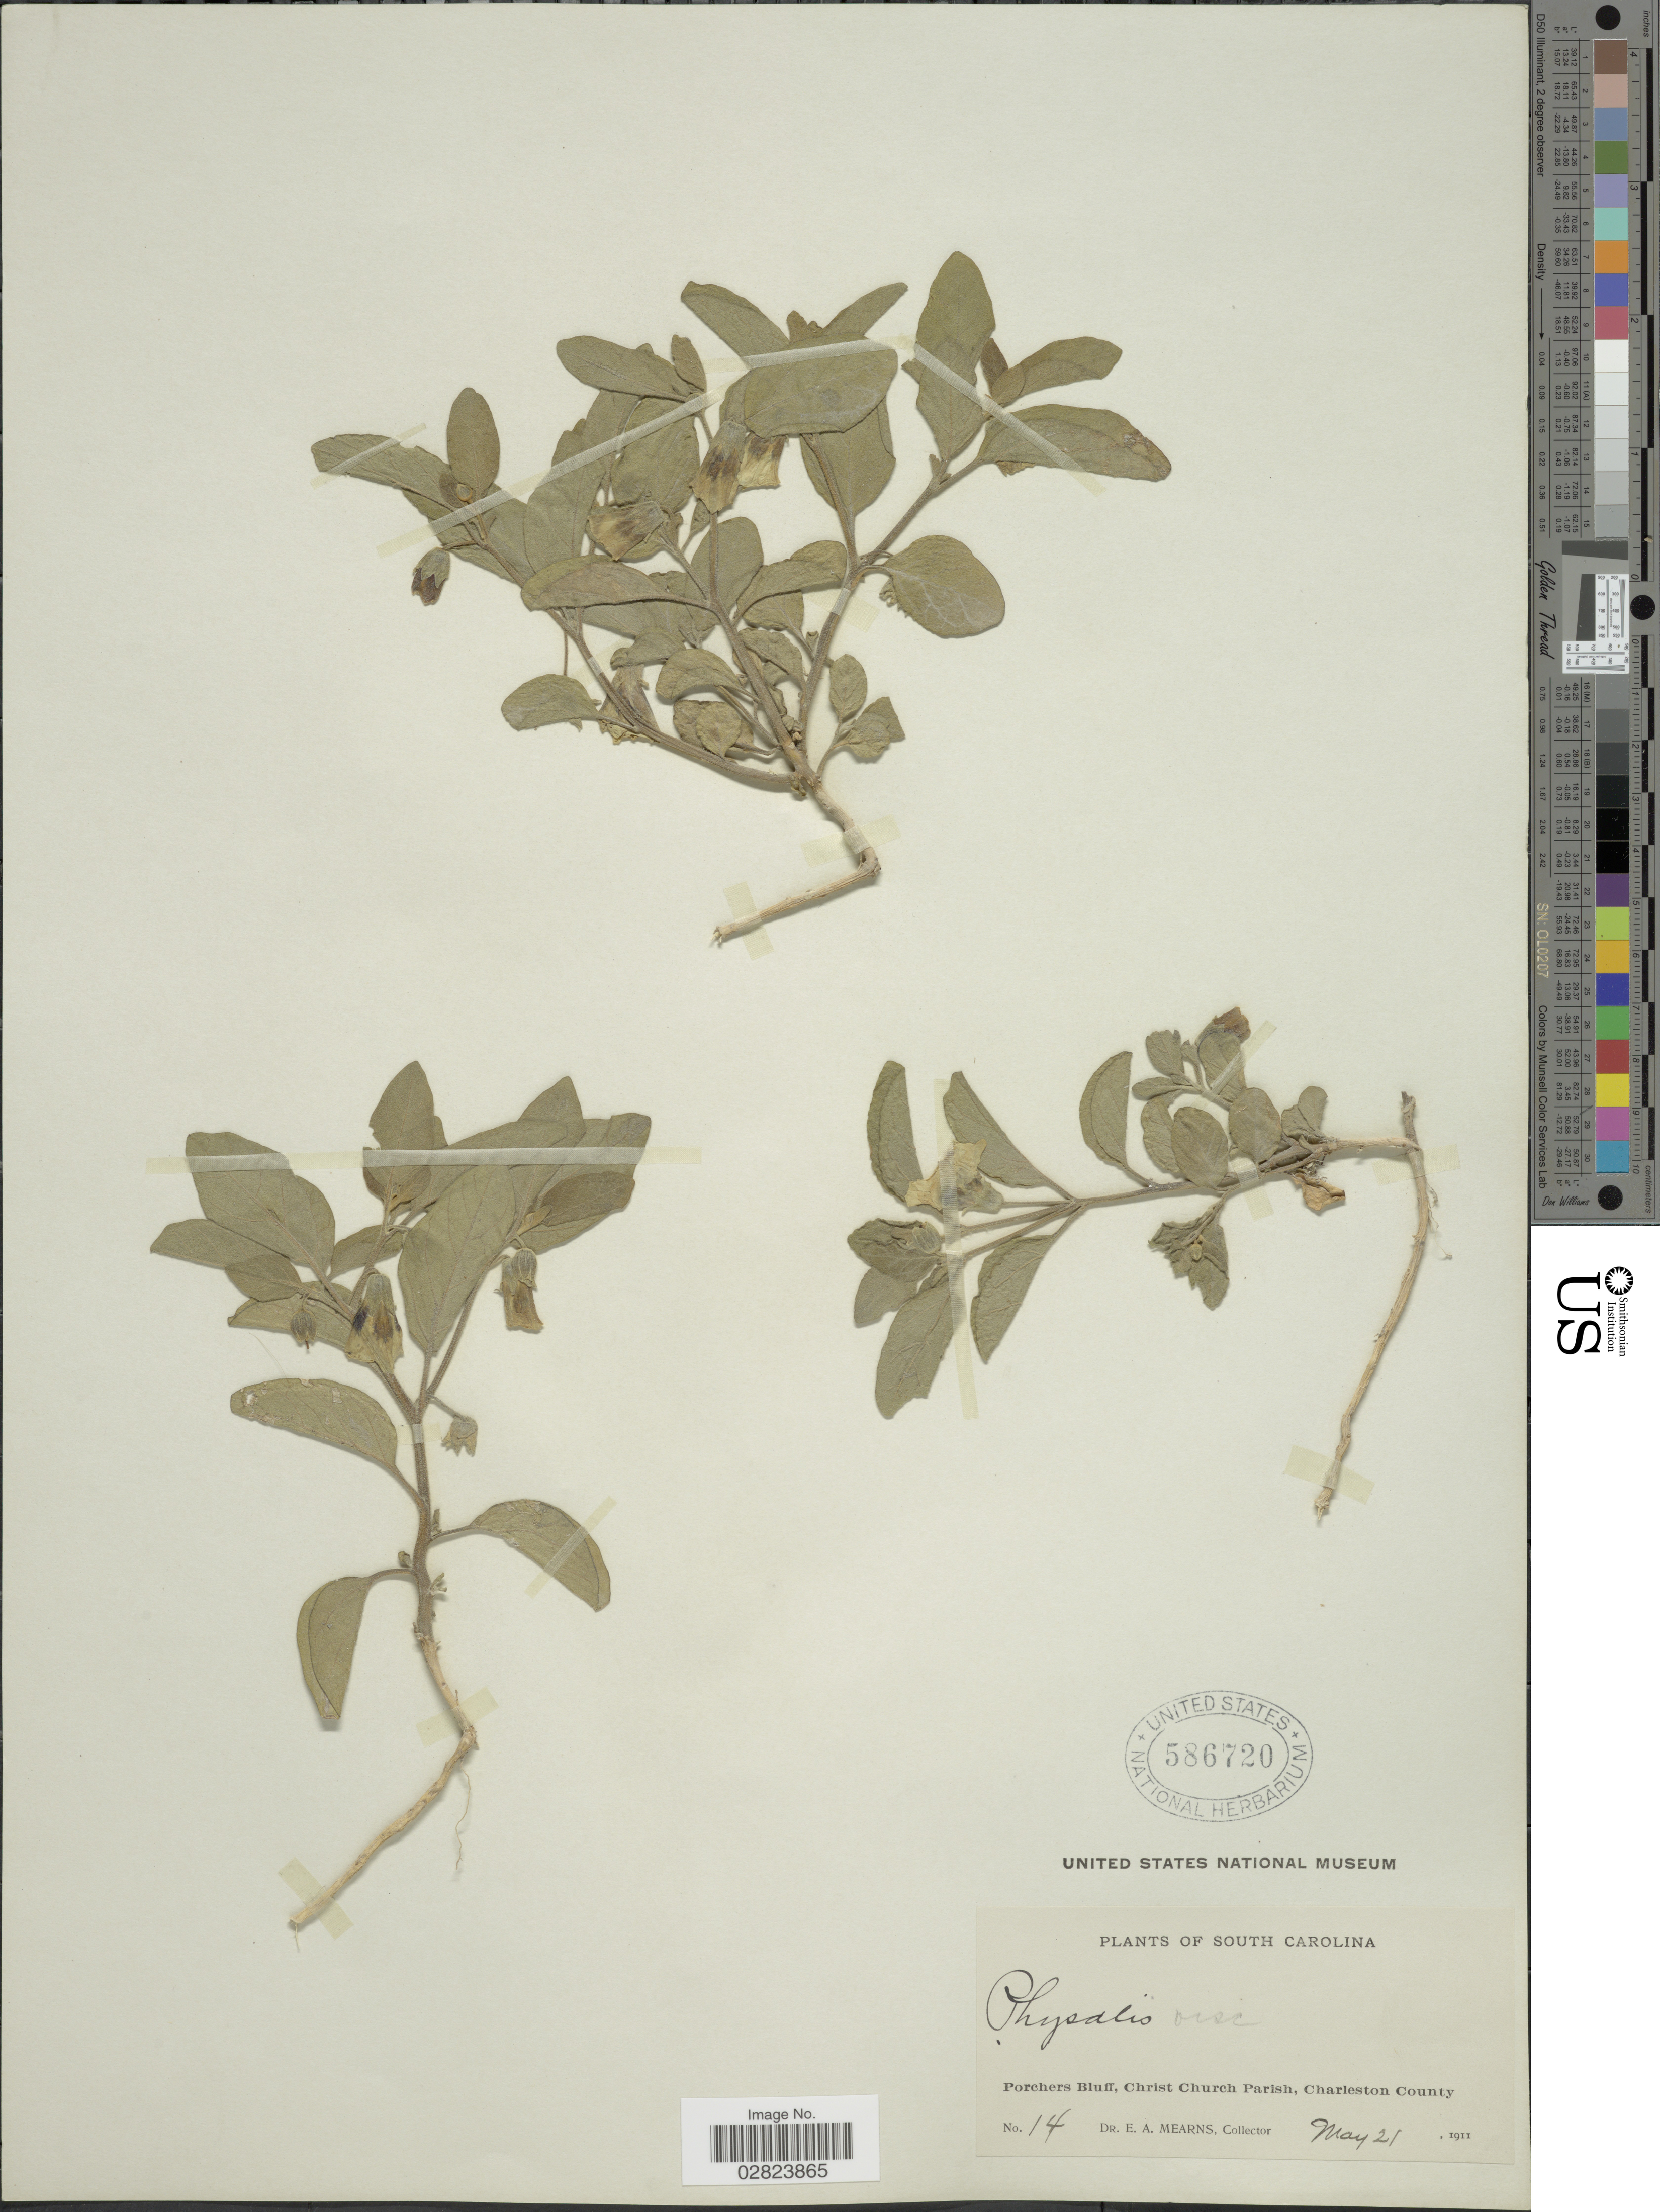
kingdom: Plantae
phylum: Tracheophyta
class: Magnoliopsida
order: Solanales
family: Solanaceae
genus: Physalis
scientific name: Physalis maritima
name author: M.A. Curtis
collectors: E. A. Mearns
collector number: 14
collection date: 1911-05-21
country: United States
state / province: South Carolina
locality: Porchers Bluff, Christ Church Parish, Charleston County.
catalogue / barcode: US 586720